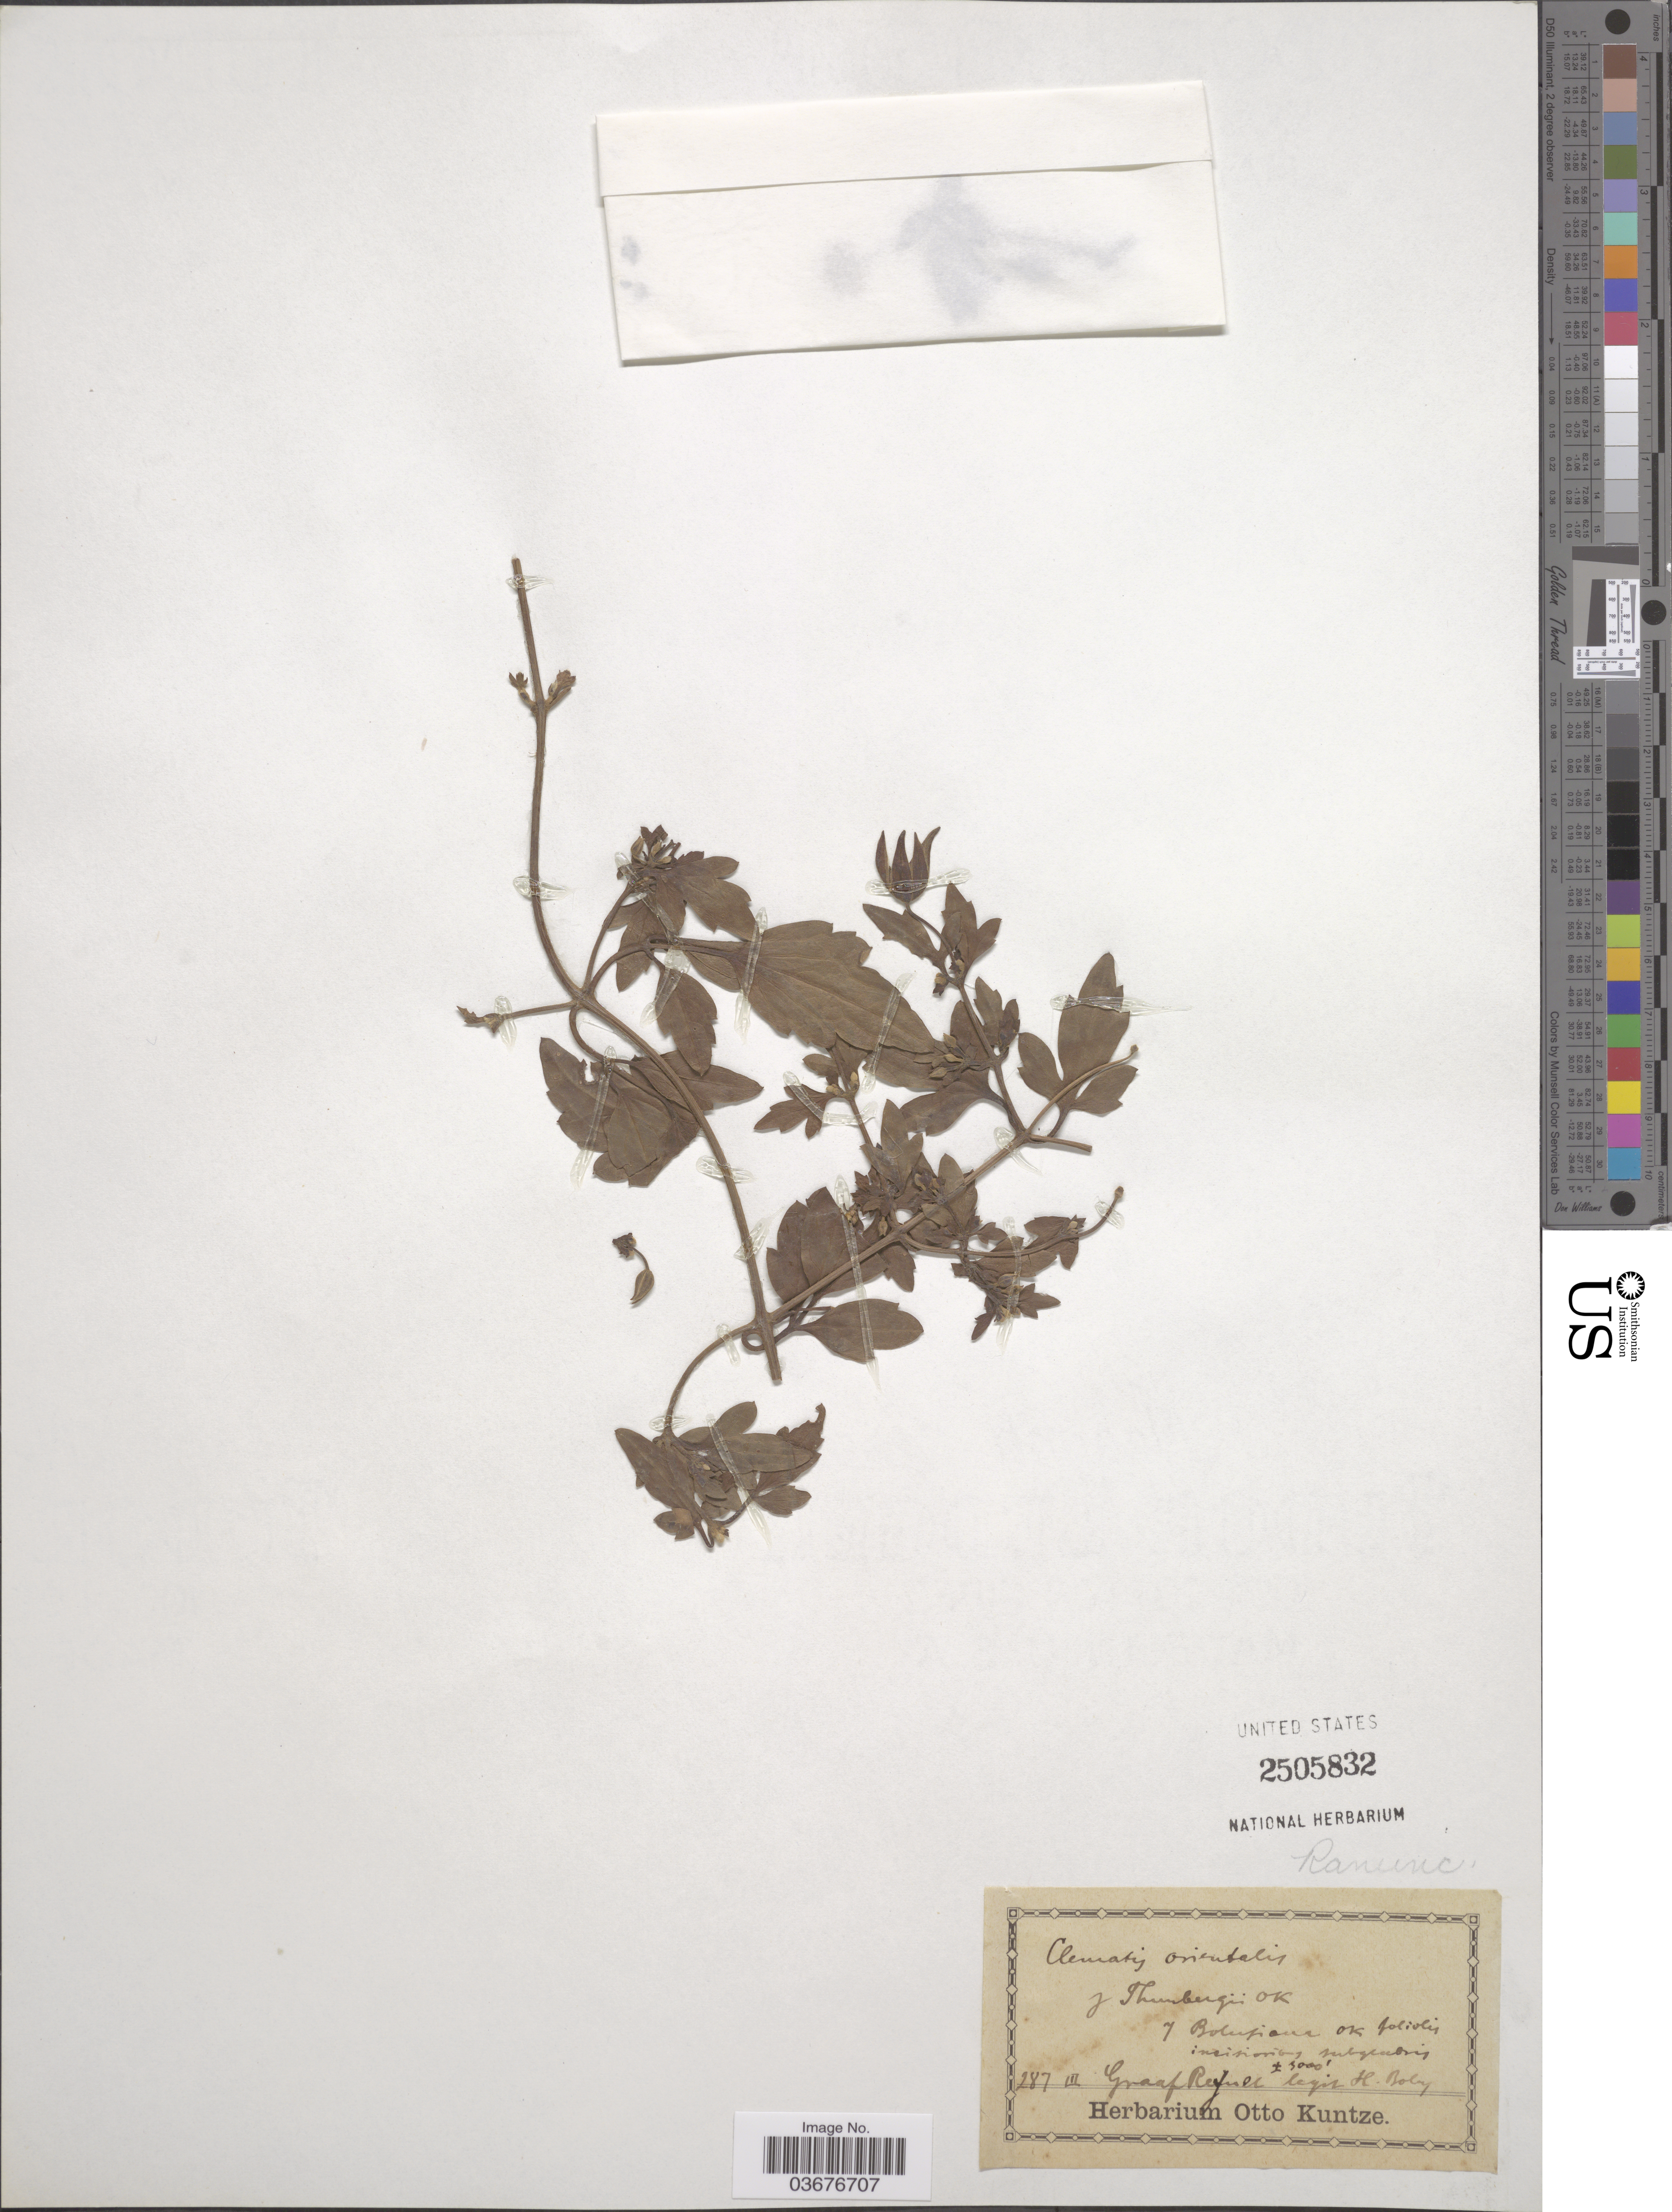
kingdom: Plantae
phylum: Tracheophyta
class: Magnoliopsida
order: Ranunculales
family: Ranunculaceae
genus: Clematis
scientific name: Clematis orientalis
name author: L.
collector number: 287III?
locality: Graaf Regnel [interpreted].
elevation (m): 914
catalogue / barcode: US 2505832